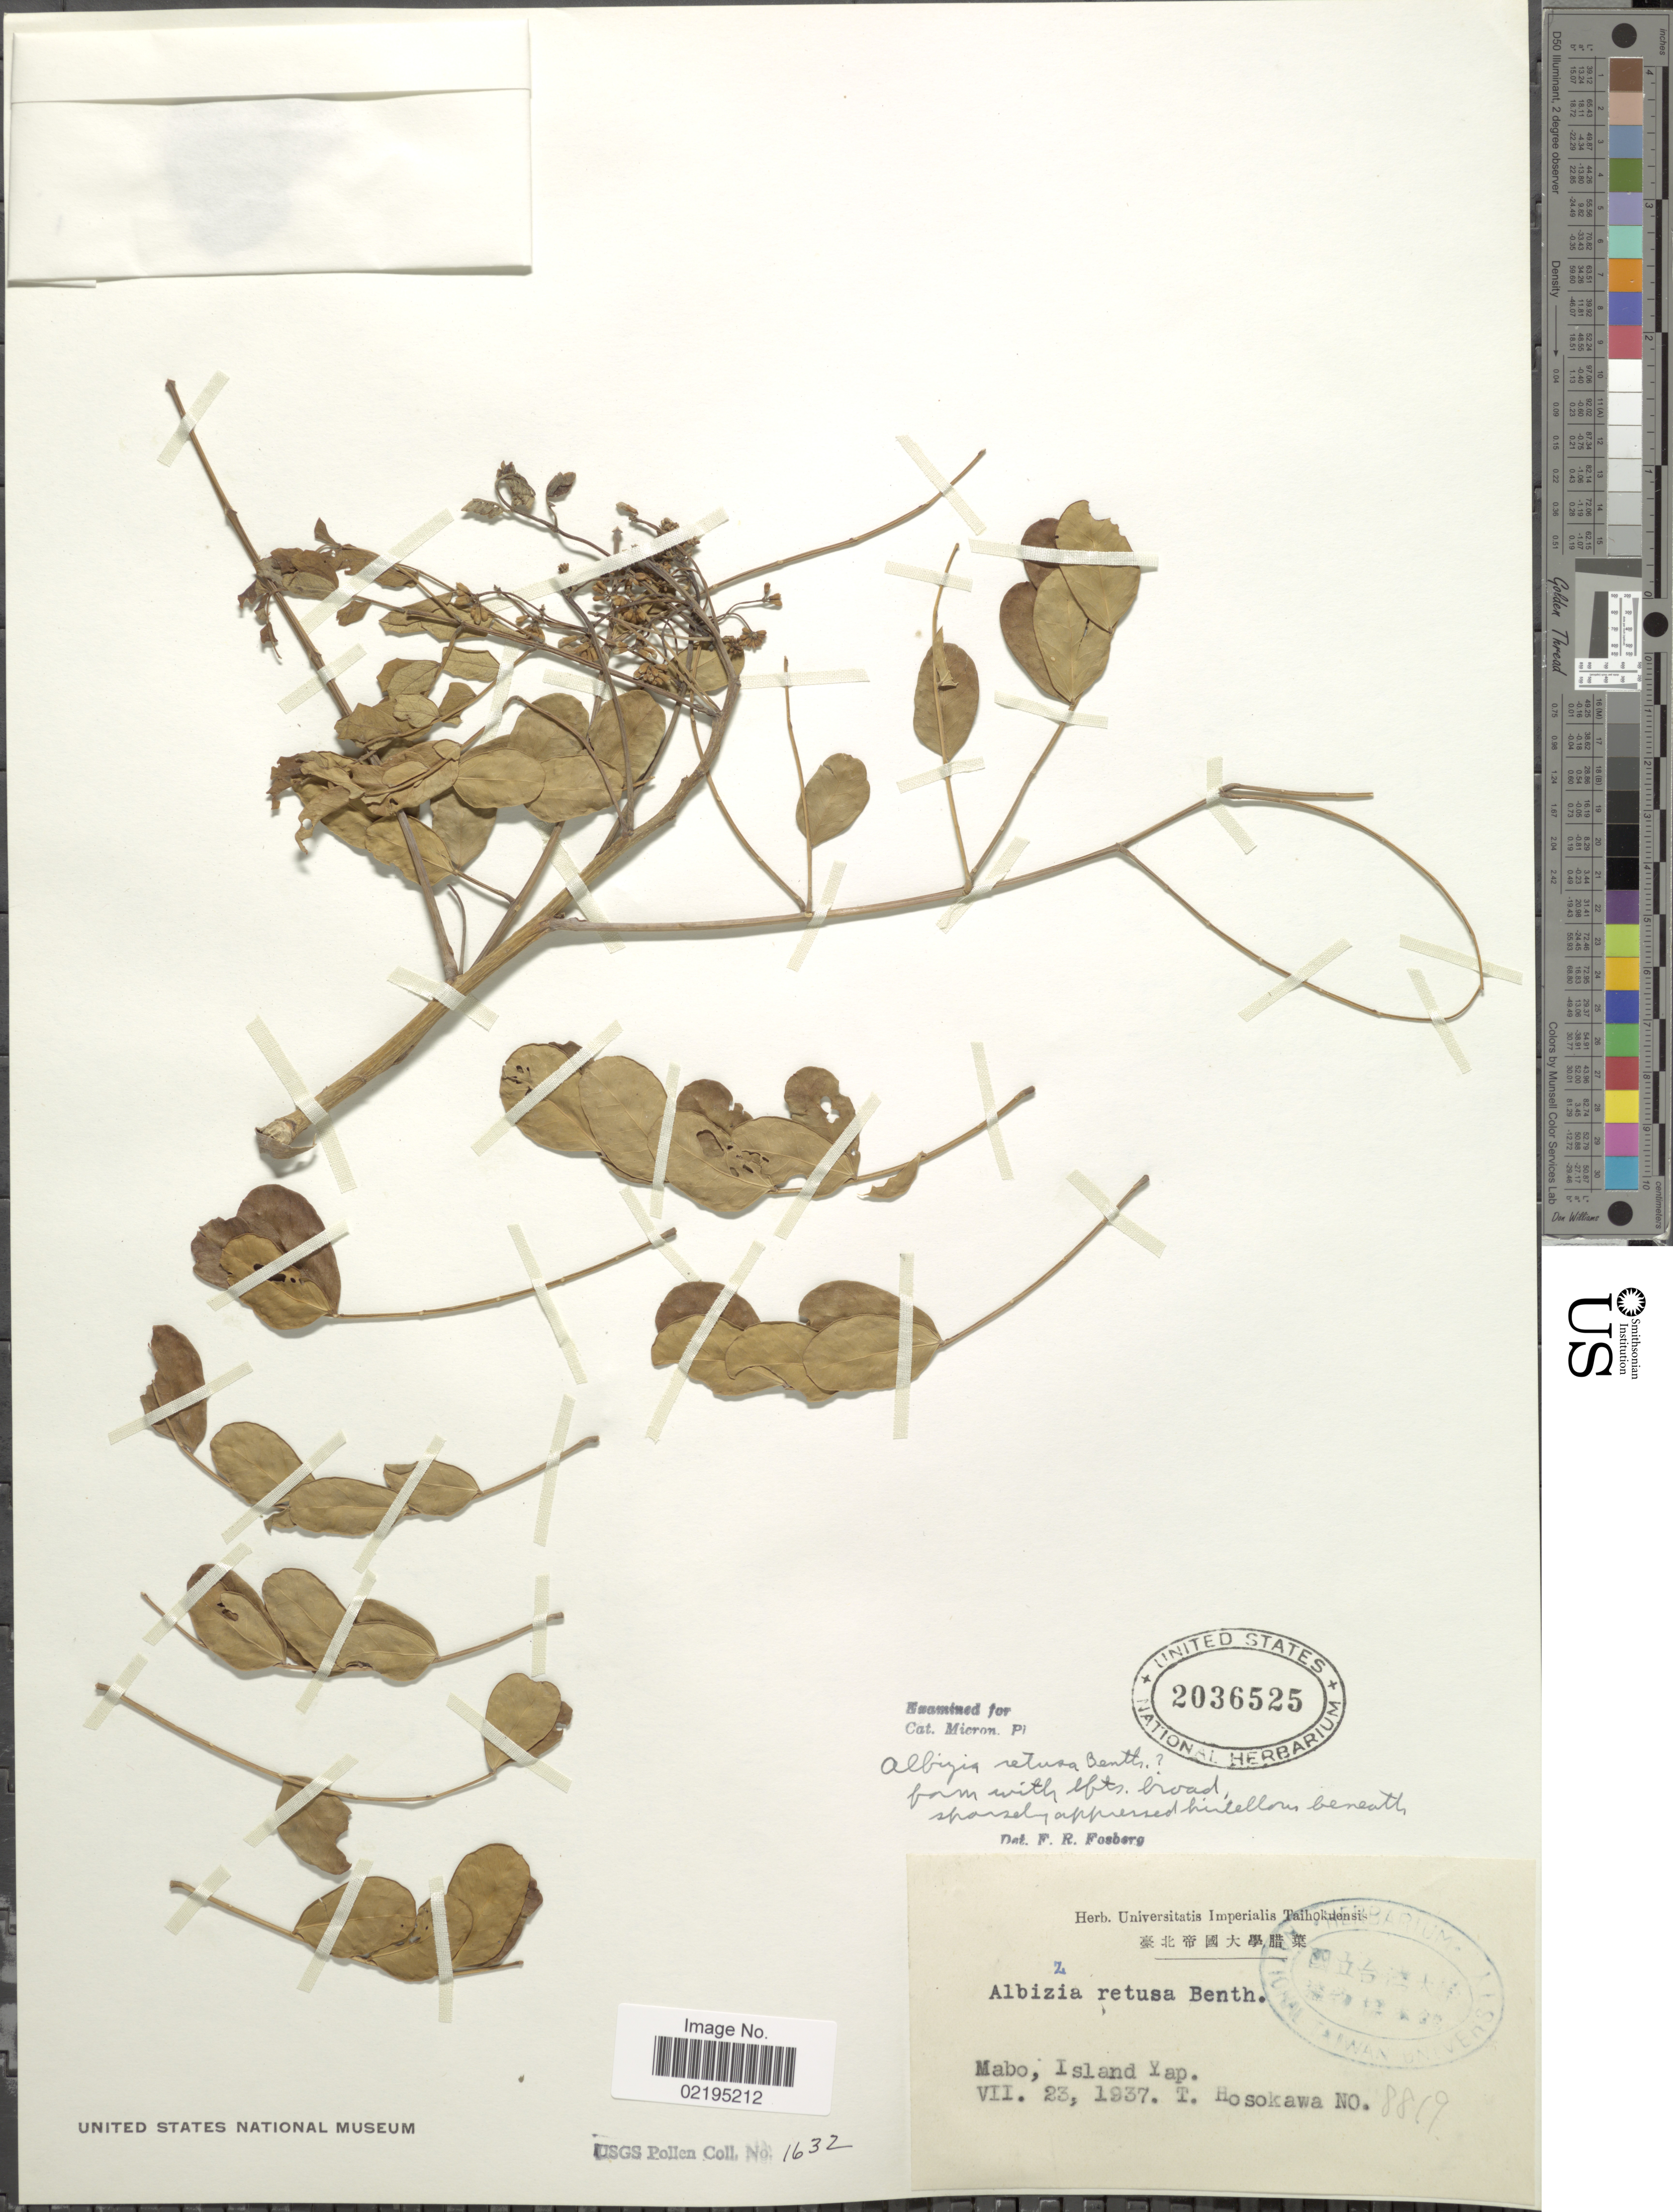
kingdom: Plantae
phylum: Tracheophyta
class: Magnoliopsida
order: Fabales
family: Fabaceae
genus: Albizia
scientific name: Albizia retusa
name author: Benth.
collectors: T. Hosokawa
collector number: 8819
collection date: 1937-07-23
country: Micronesia, Federated States of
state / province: Yap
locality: Mabo, Island Yap.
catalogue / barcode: US 2036525